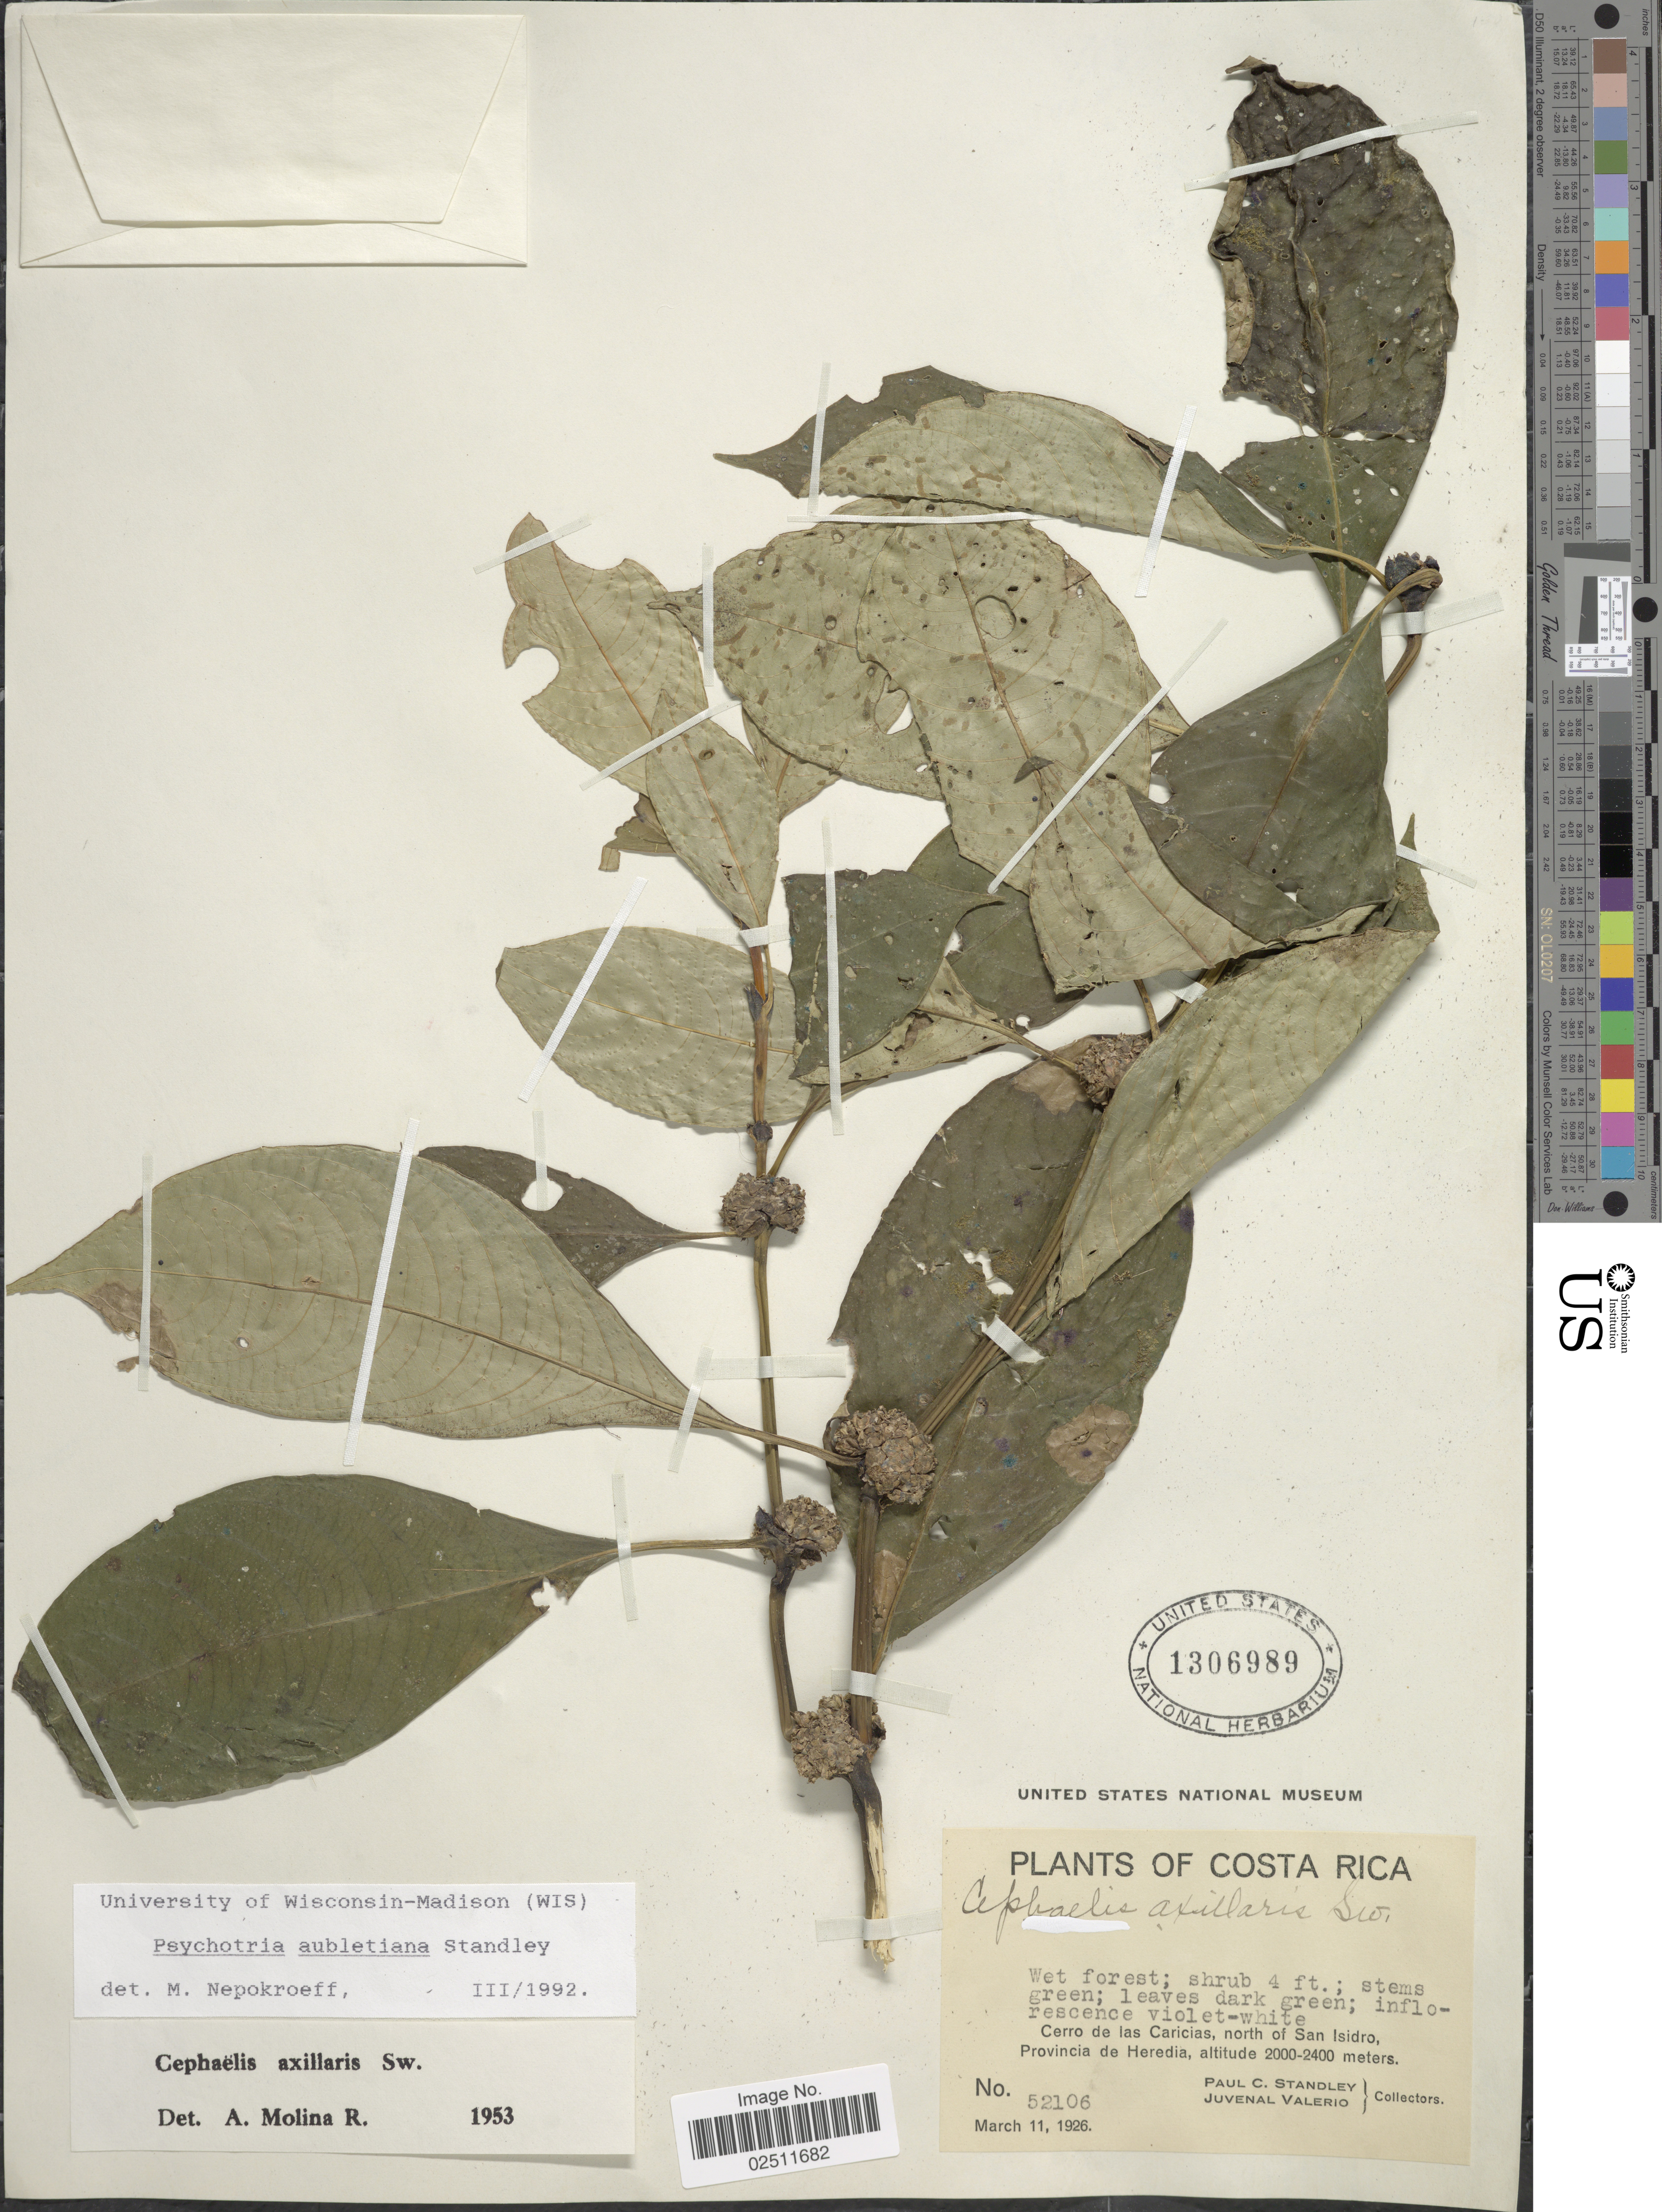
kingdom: Plantae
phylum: Tracheophyta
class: Magnoliopsida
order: Gentianales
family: Rubiaceae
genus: Psychotria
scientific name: Psychotria aubletiana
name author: Steyerm.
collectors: P. C. Standley & J. Valerio R.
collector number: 52106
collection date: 1926-03-11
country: Costa Rica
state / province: Heredia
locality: Cerro de las Caricias, north of San Isidro.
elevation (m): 2000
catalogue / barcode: US 1306989